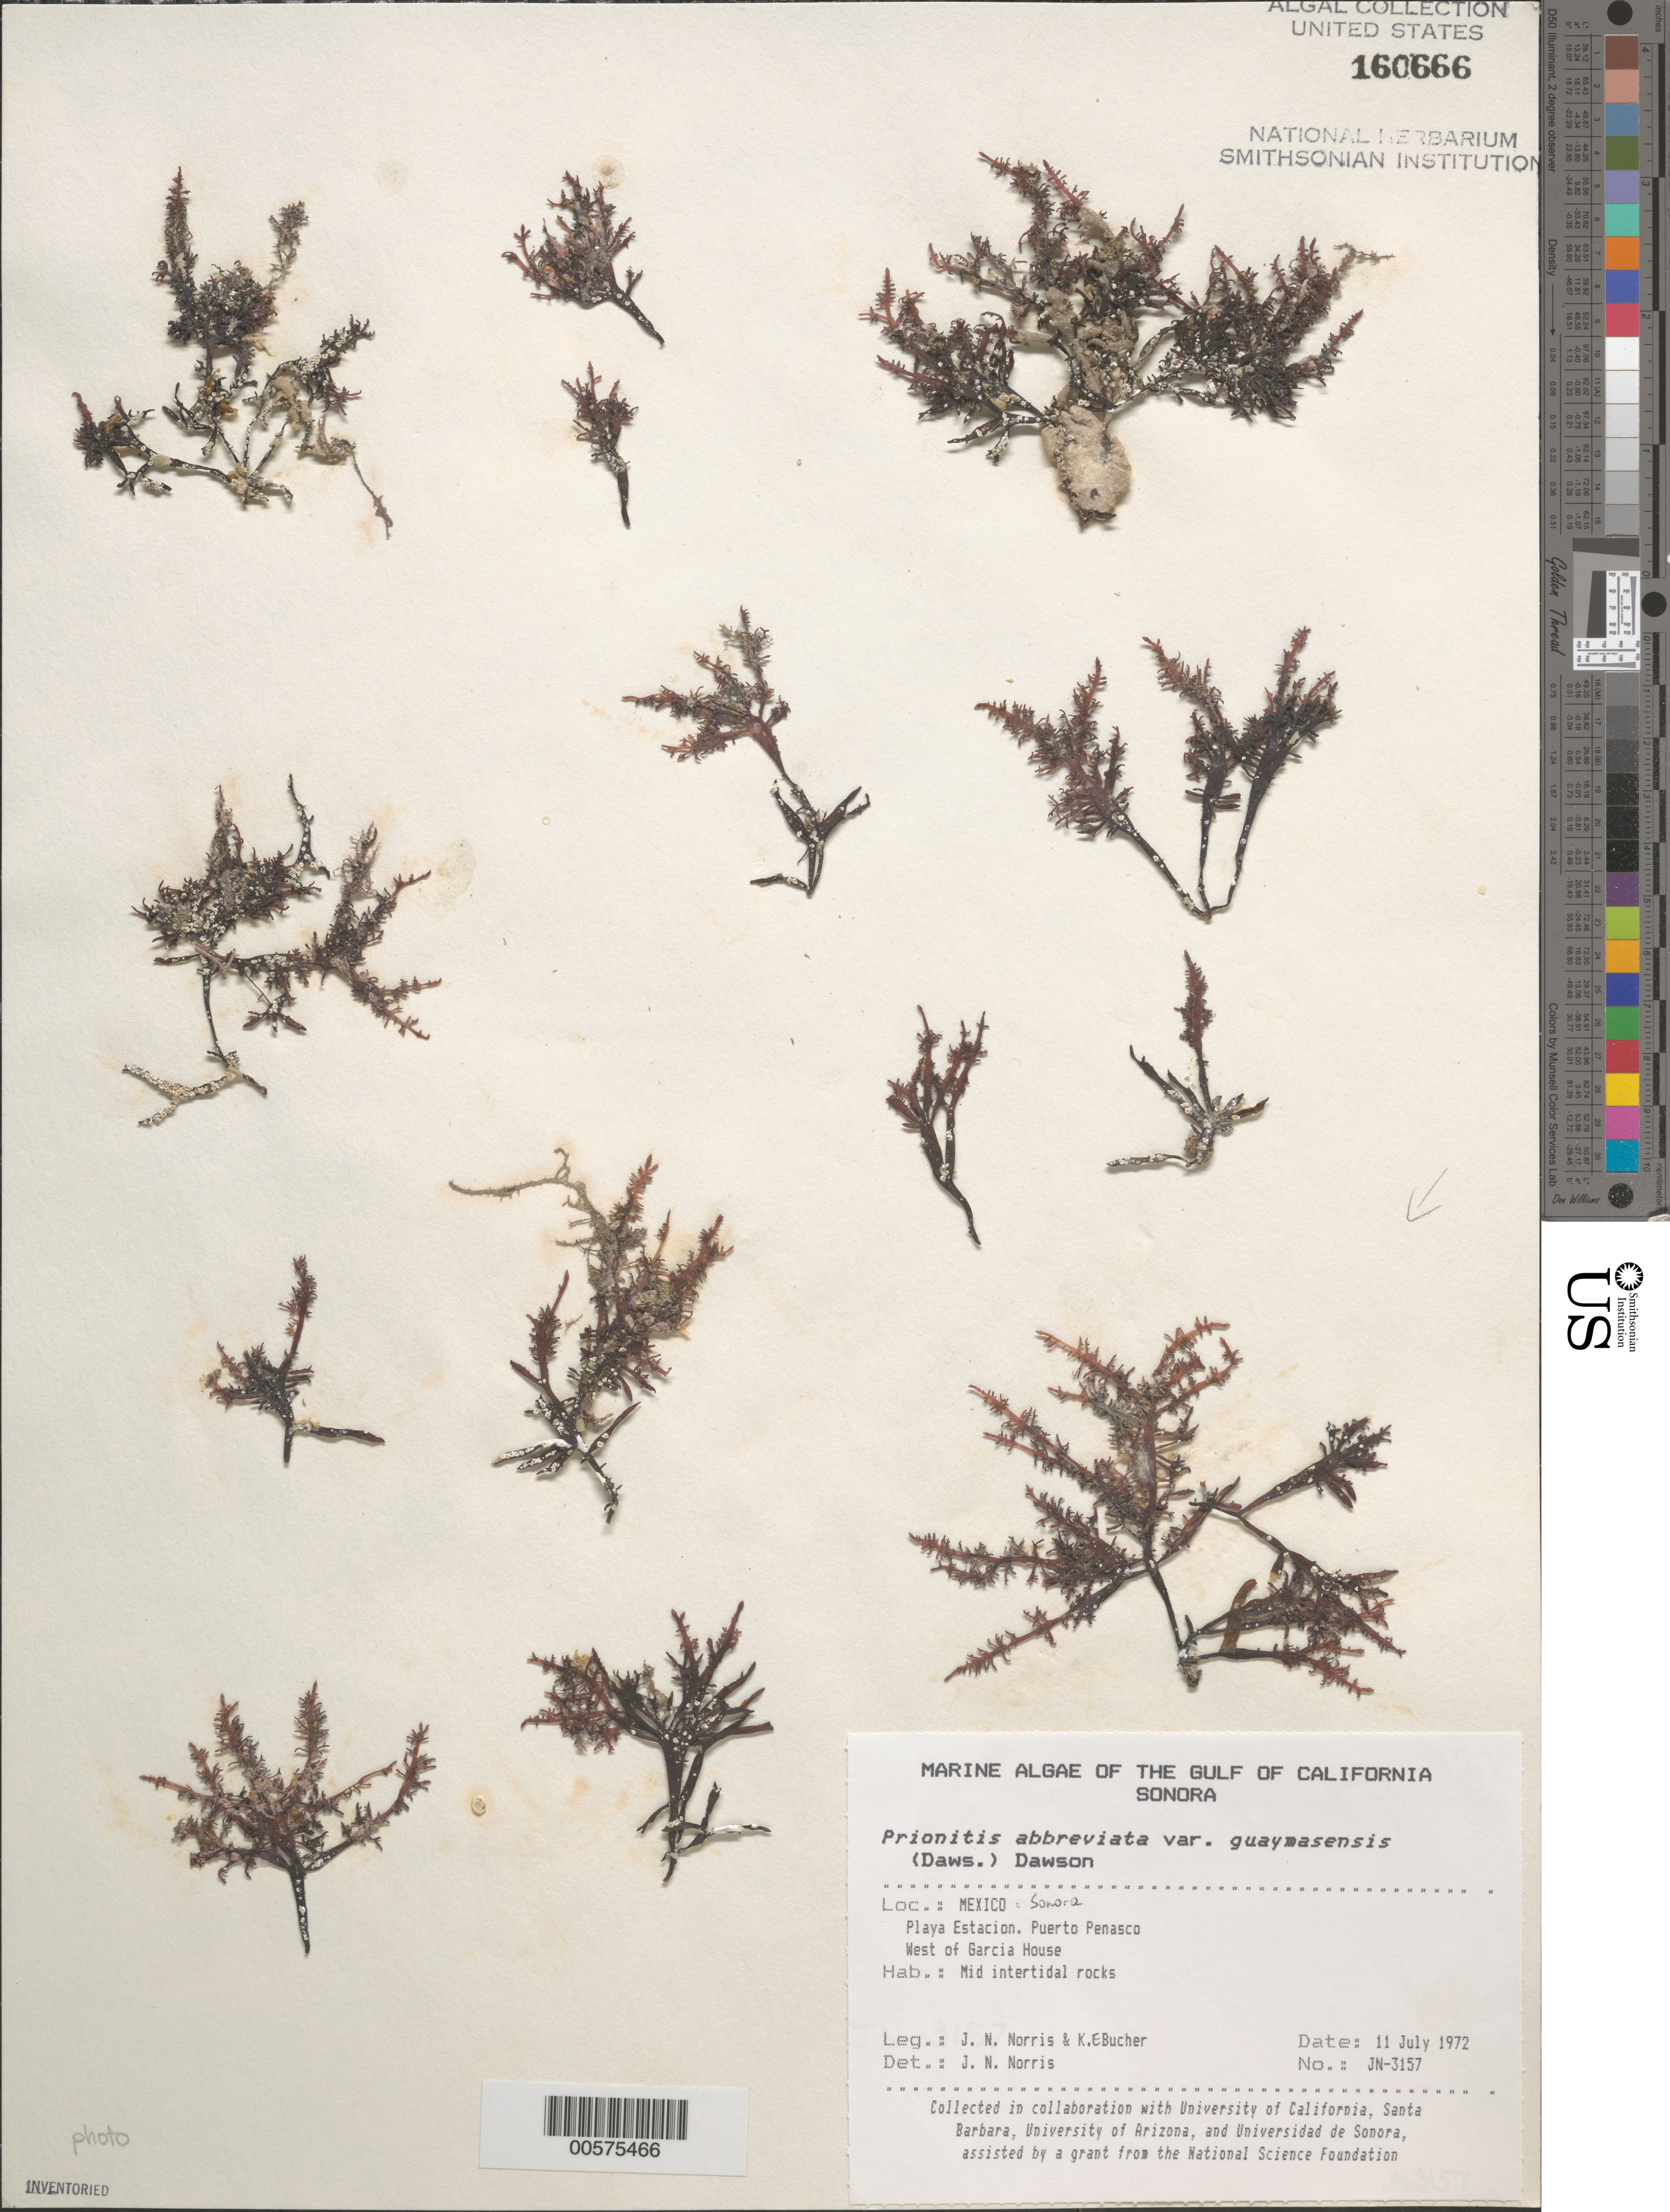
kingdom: Plantae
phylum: Rhodophyta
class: Florideophyceae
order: Cryptonemiales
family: Cryptonemiaceae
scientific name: Prionitis abbreviata var. guaymasensis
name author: (E.Y. Dawson) E.Y. Dawson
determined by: Norris, James N.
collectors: J. N. Norris & K. E. Bucher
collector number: JN-3157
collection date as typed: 11 Jul 1972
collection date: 1972-07-11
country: Mexico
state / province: Sonora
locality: Playa Estacion, Puerto Penasco, west of Garcia House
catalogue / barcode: US 160666